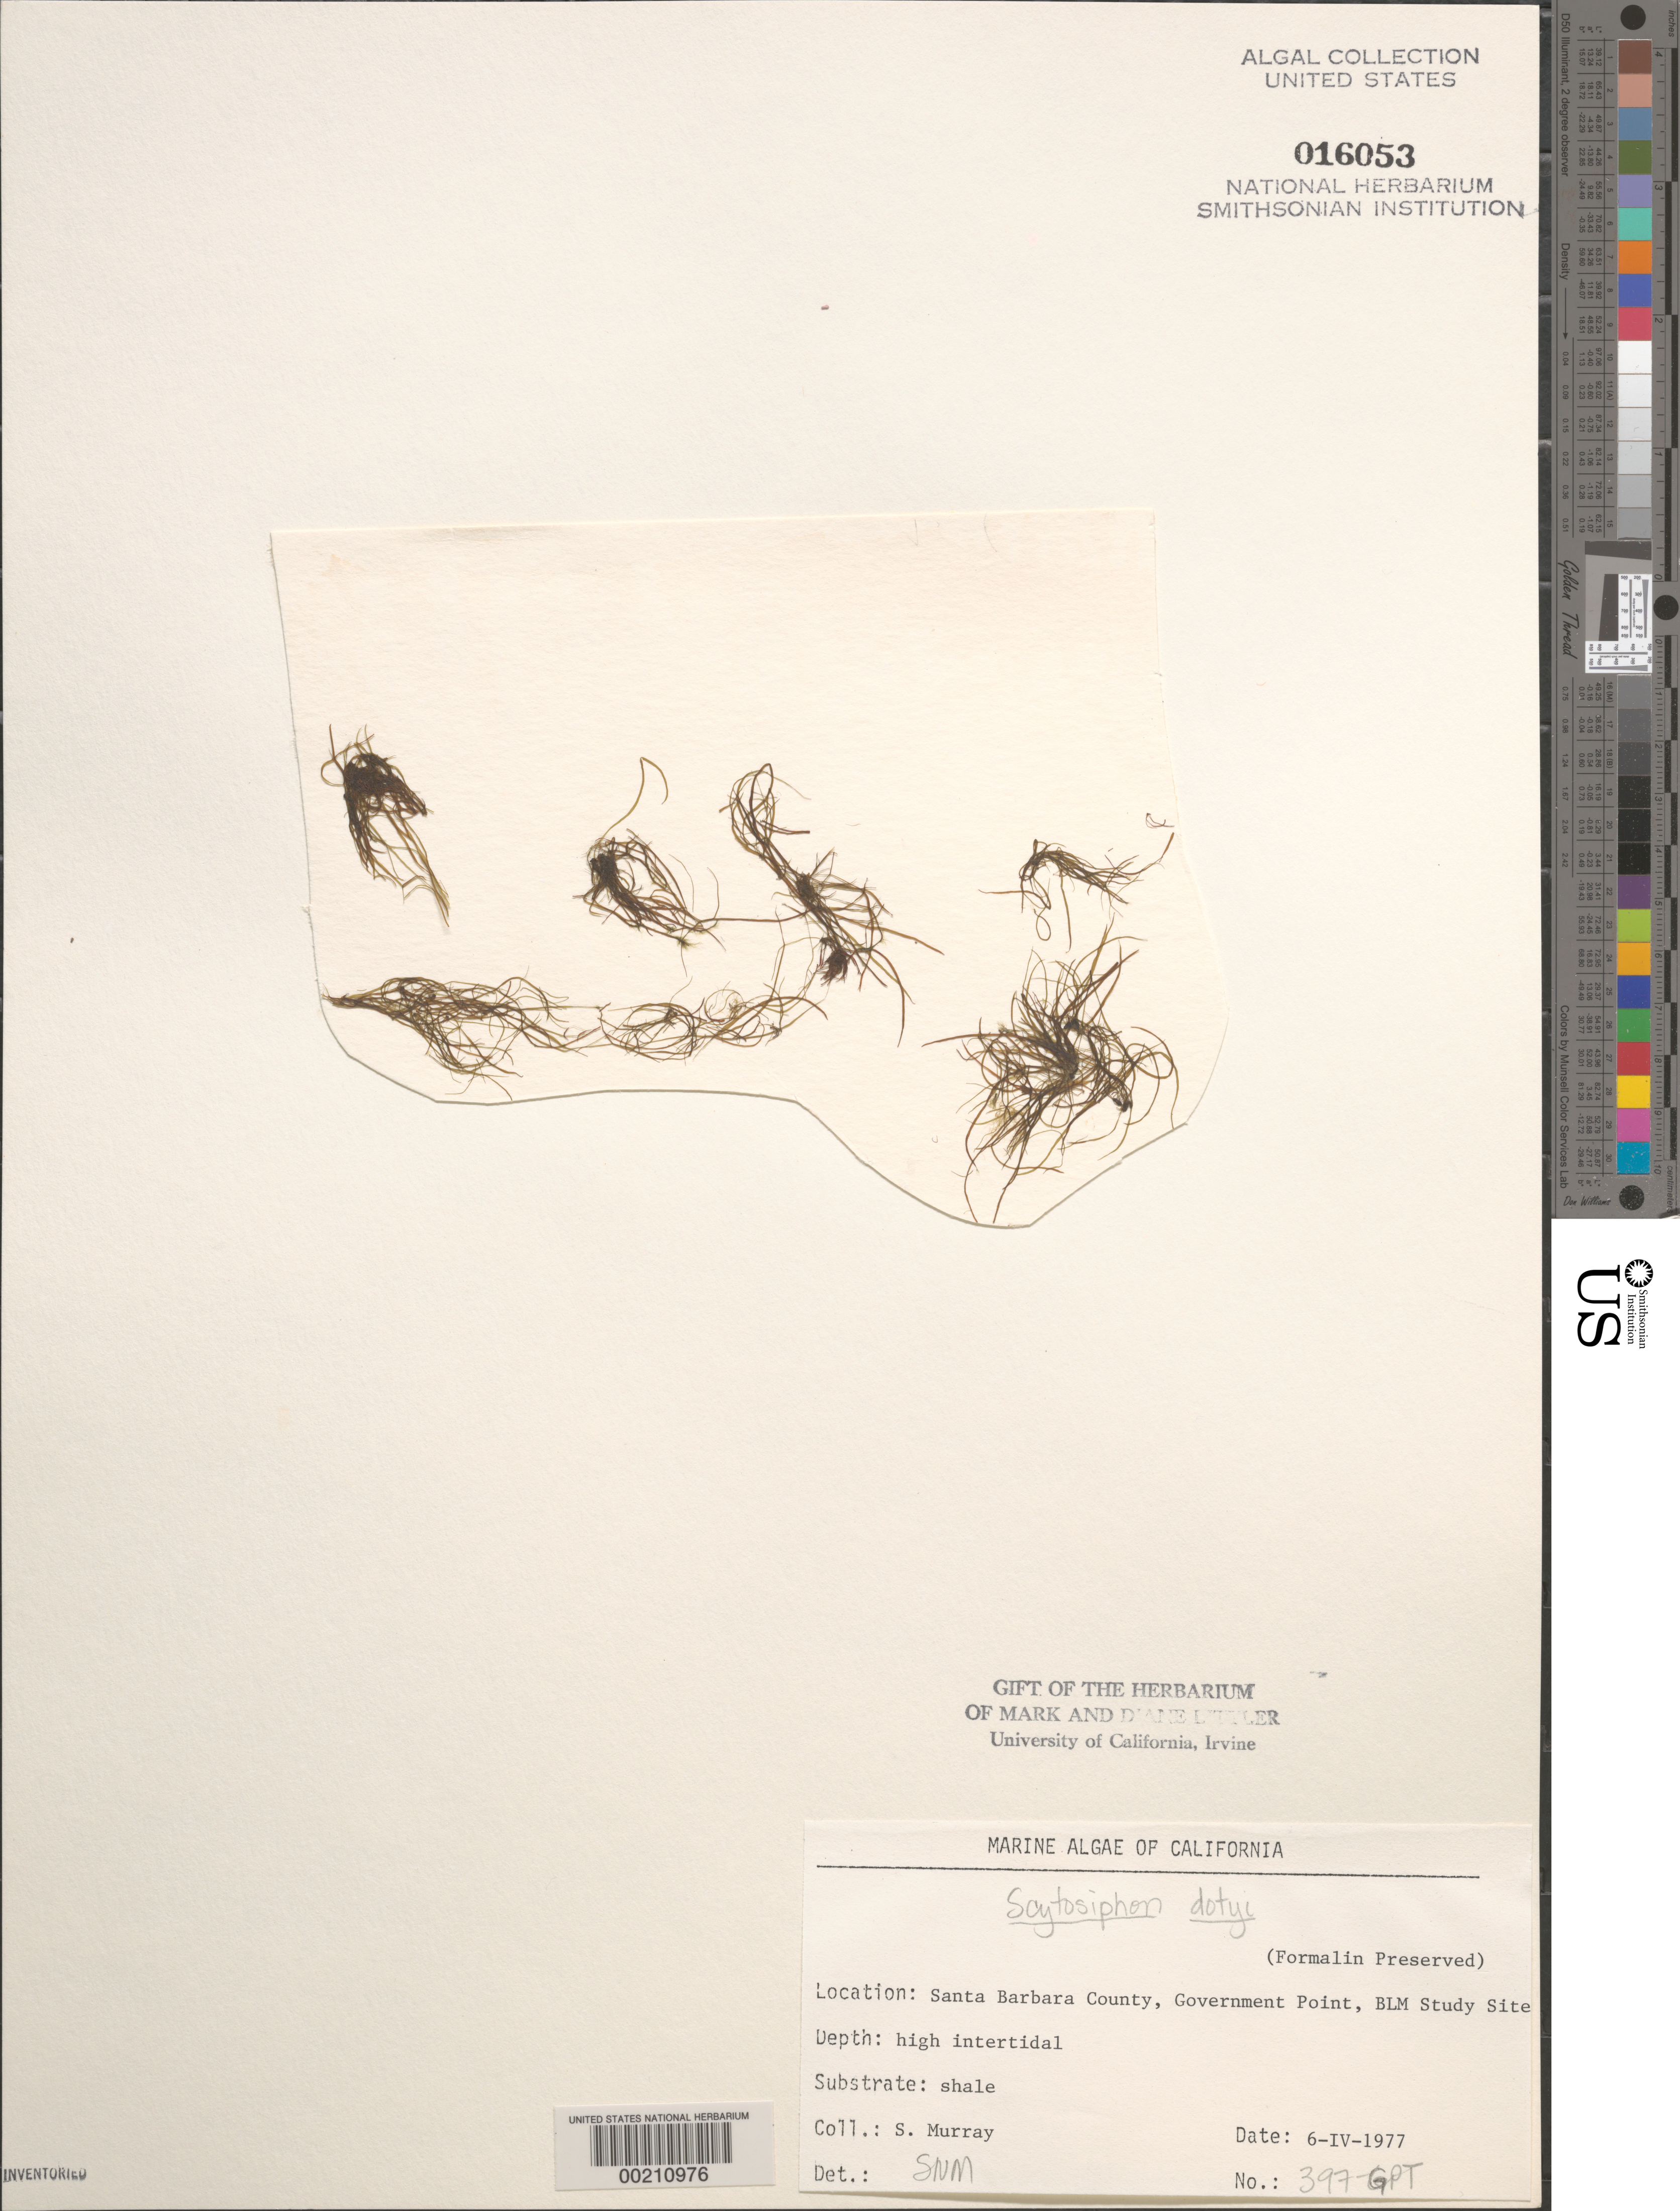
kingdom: Chromista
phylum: Ochrophyta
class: Phaeophyceae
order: Scytosiphonales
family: Scytosiphonaceae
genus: Scytosiphon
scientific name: Scytosiphon dotyi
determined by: Murray, S. N.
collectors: S. N. Murray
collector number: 397-gpt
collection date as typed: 06 Apr 1977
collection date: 1977-04-06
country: United States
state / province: California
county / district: Santa Barbara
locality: Government Point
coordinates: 34 26'31"N, 120 24'06"W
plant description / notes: BLM-SOCALBIGHT Rocky Intertidal Survey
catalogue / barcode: US 16053